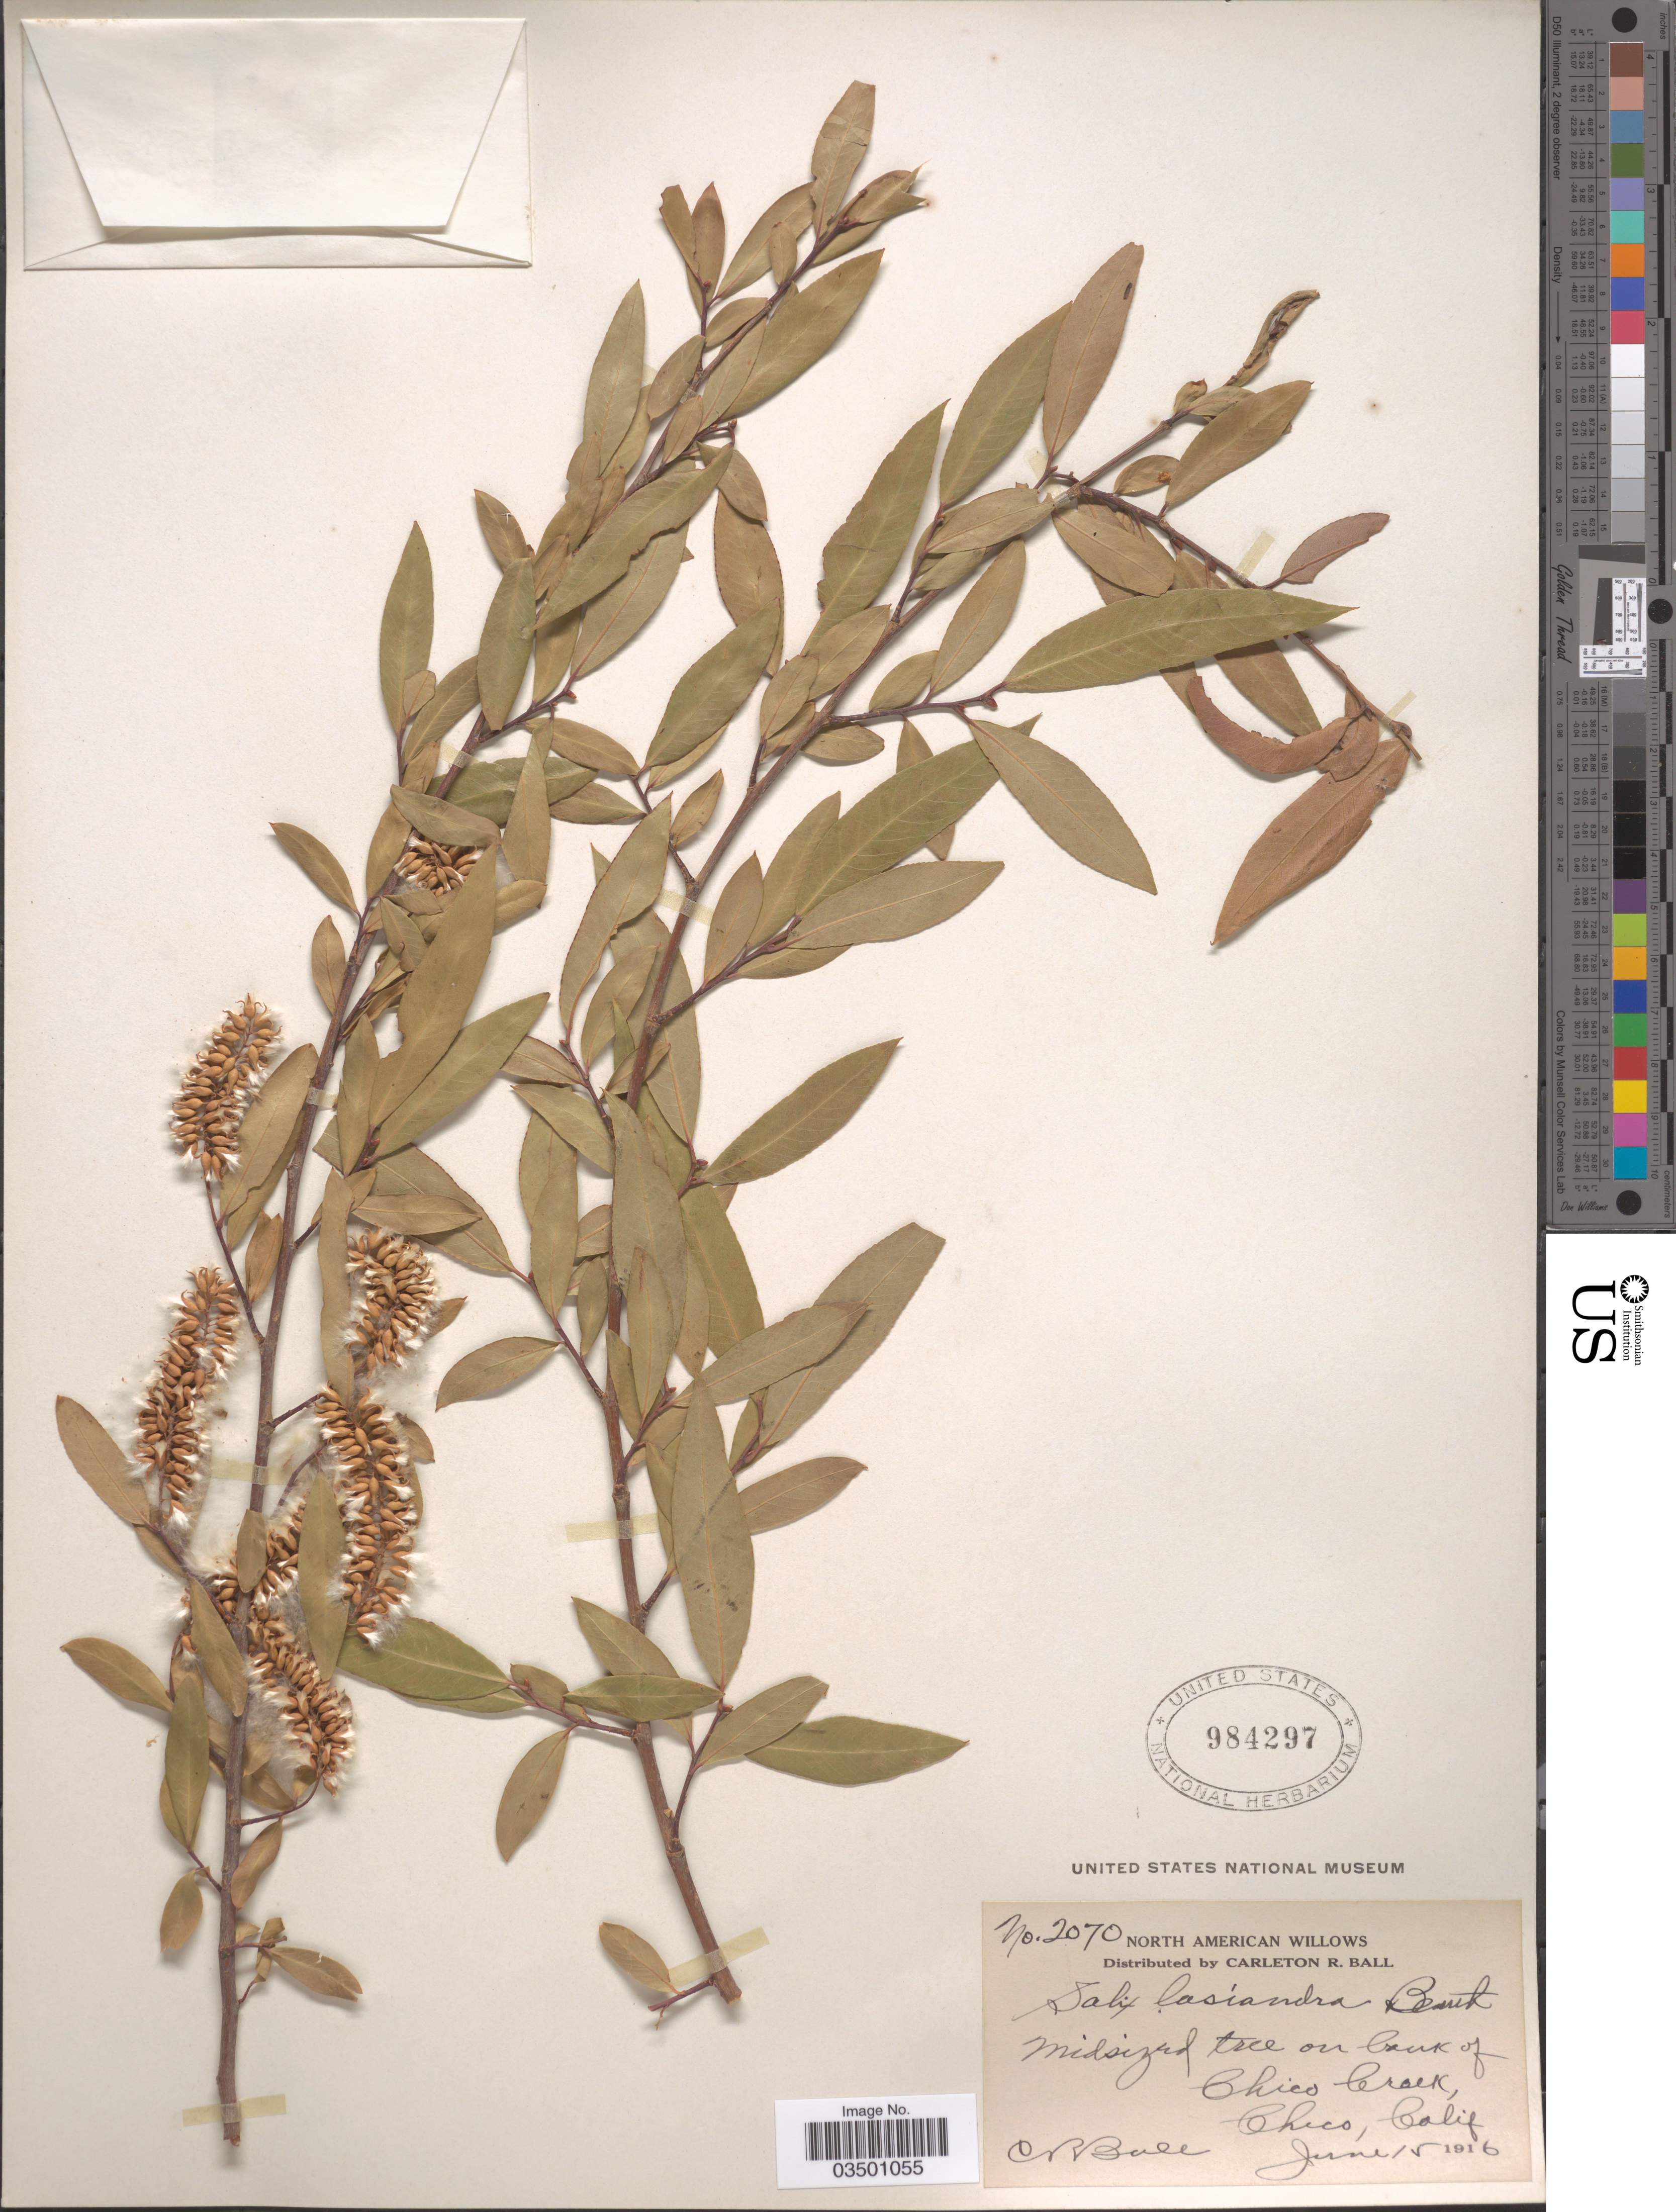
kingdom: Plantae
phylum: Tracheophyta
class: Magnoliopsida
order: Malpighiales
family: Salicaceae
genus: Salix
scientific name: Salix lasiandra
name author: Benth.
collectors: C. R. Ball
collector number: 2070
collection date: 1916-06-15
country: United States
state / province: California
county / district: Butte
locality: Bank of Chico Creek, Chico.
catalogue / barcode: US 984297